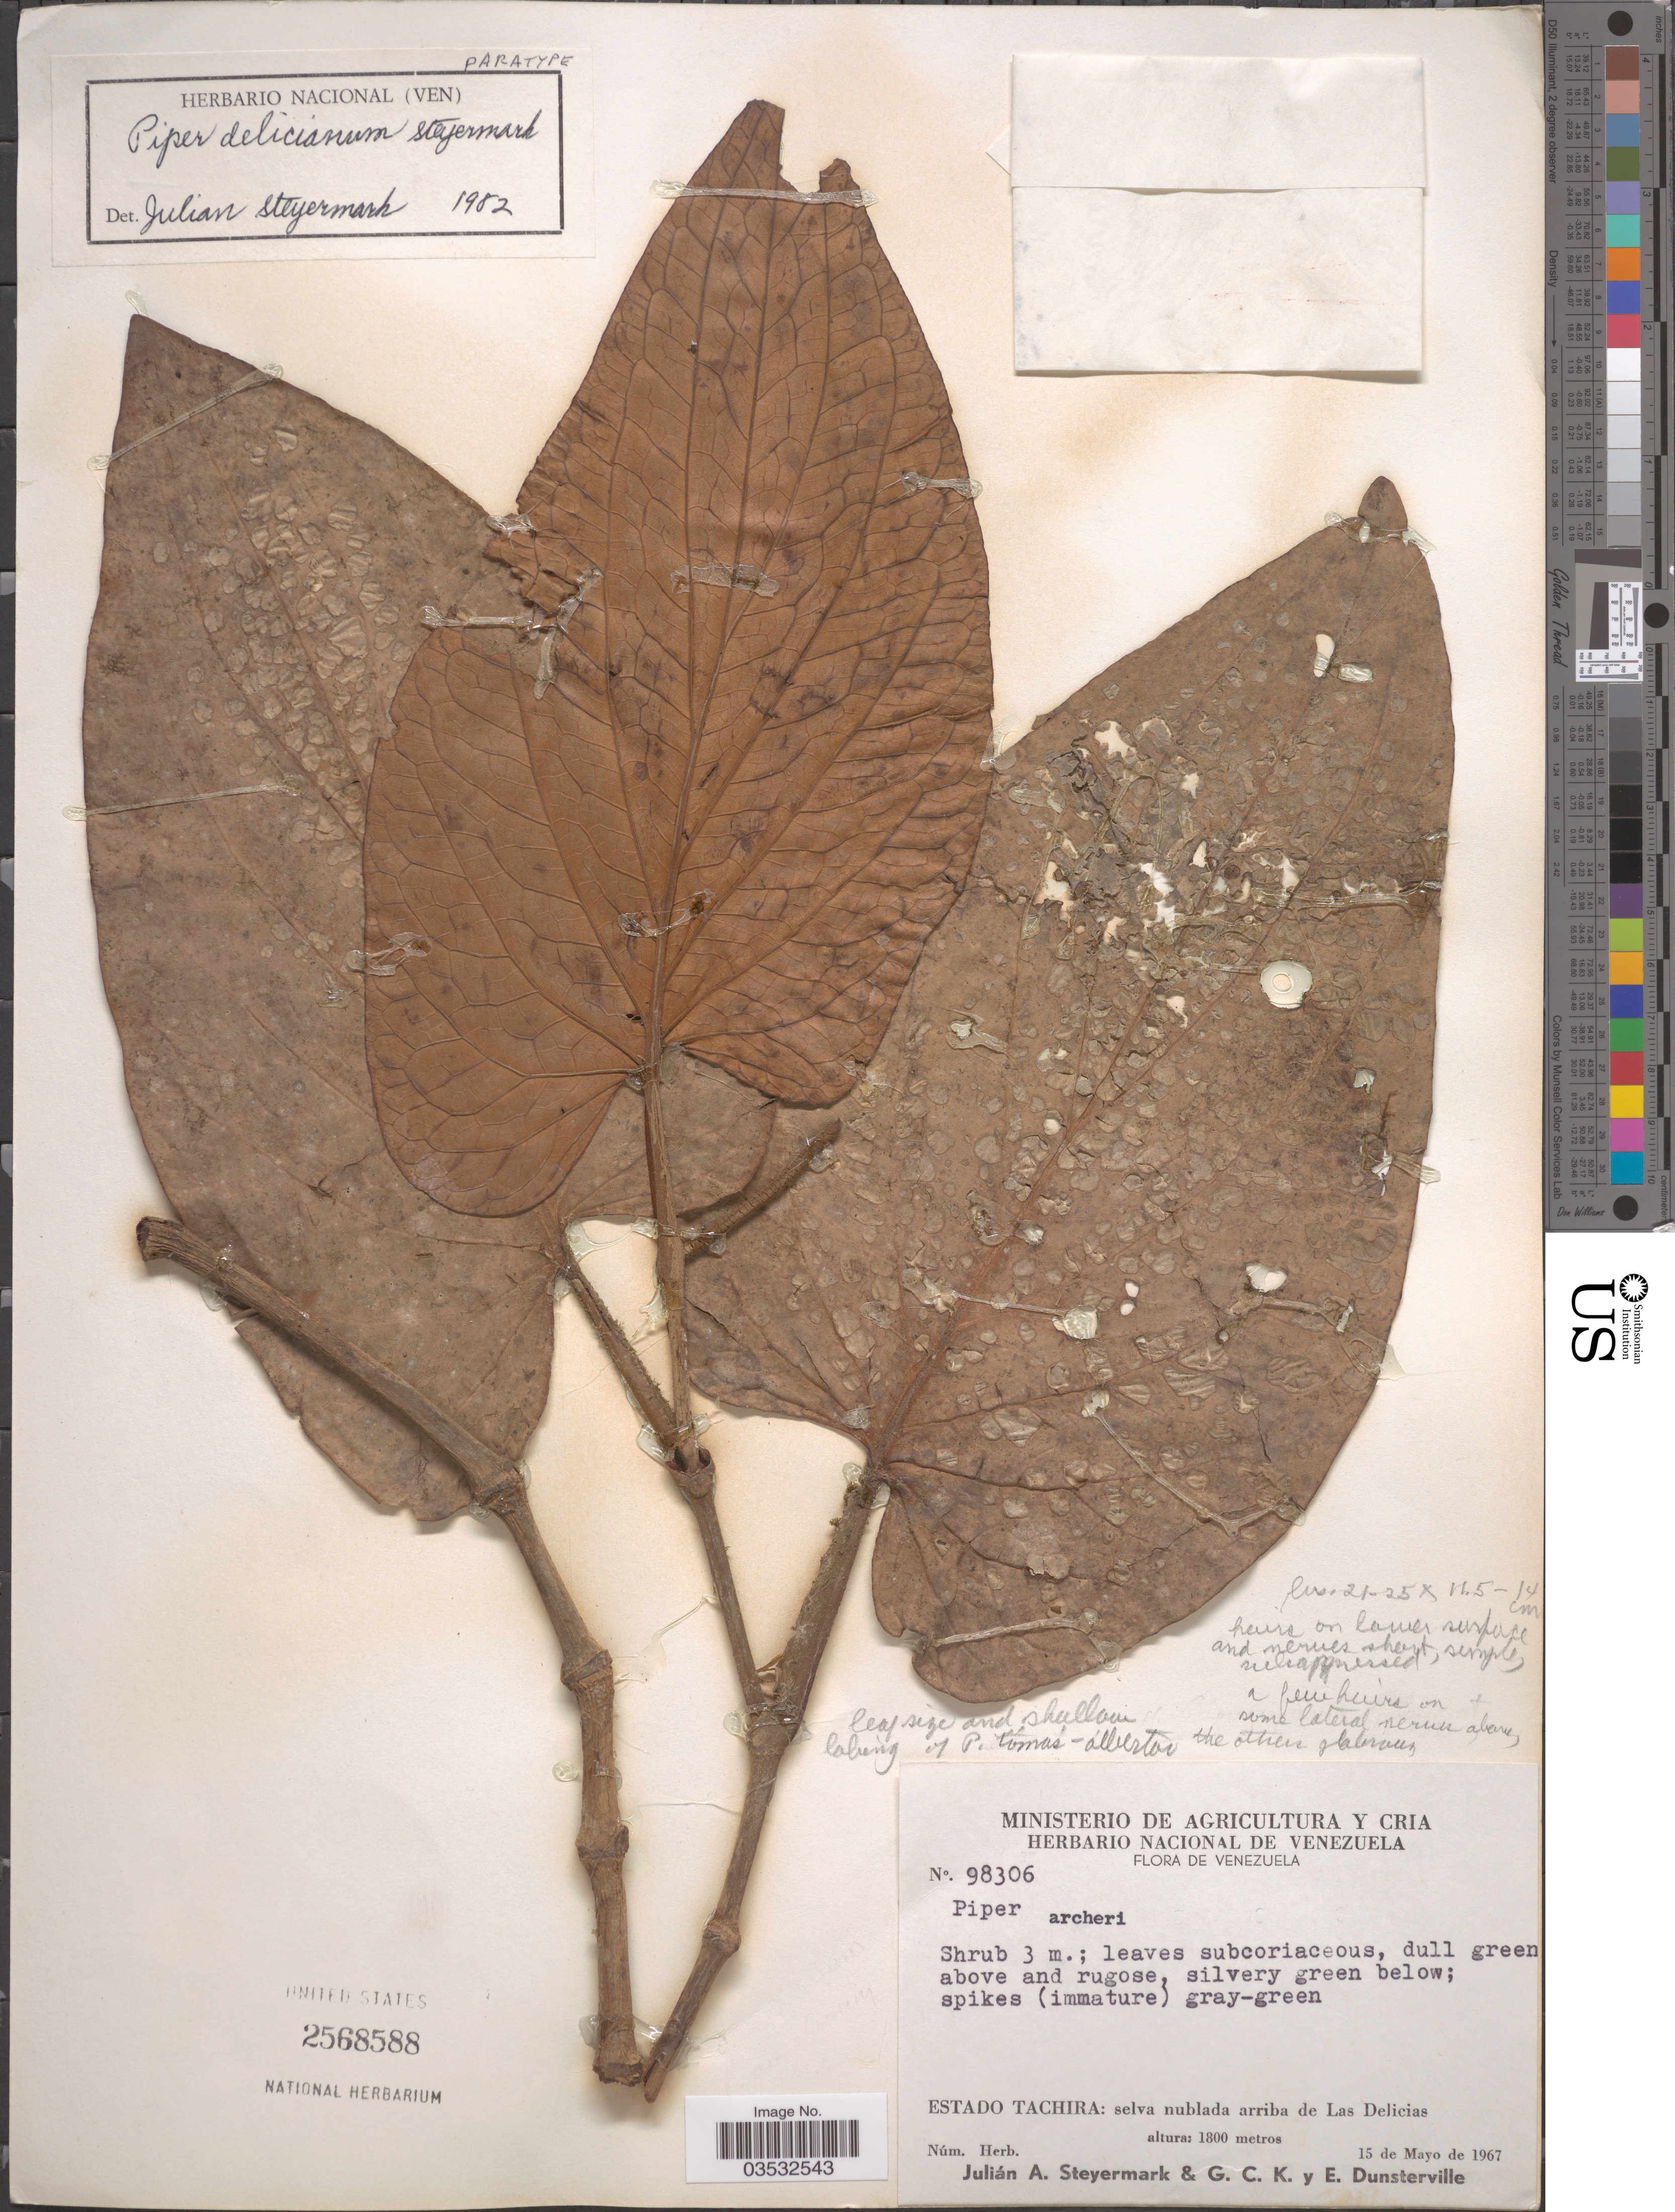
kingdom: Plantae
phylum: Tracheophyta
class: Magnoliopsida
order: Piperales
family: Piperaceae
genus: Piper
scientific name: Piper deliciasanum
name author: Steyerm.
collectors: J. Steyermark, G. C. K. Dunsterville & E. Dunsterville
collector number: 98306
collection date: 1967-05-15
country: Venezuela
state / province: Tachira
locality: Selva nublada arriba de Las Delicias.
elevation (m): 1800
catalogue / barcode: US 2568588